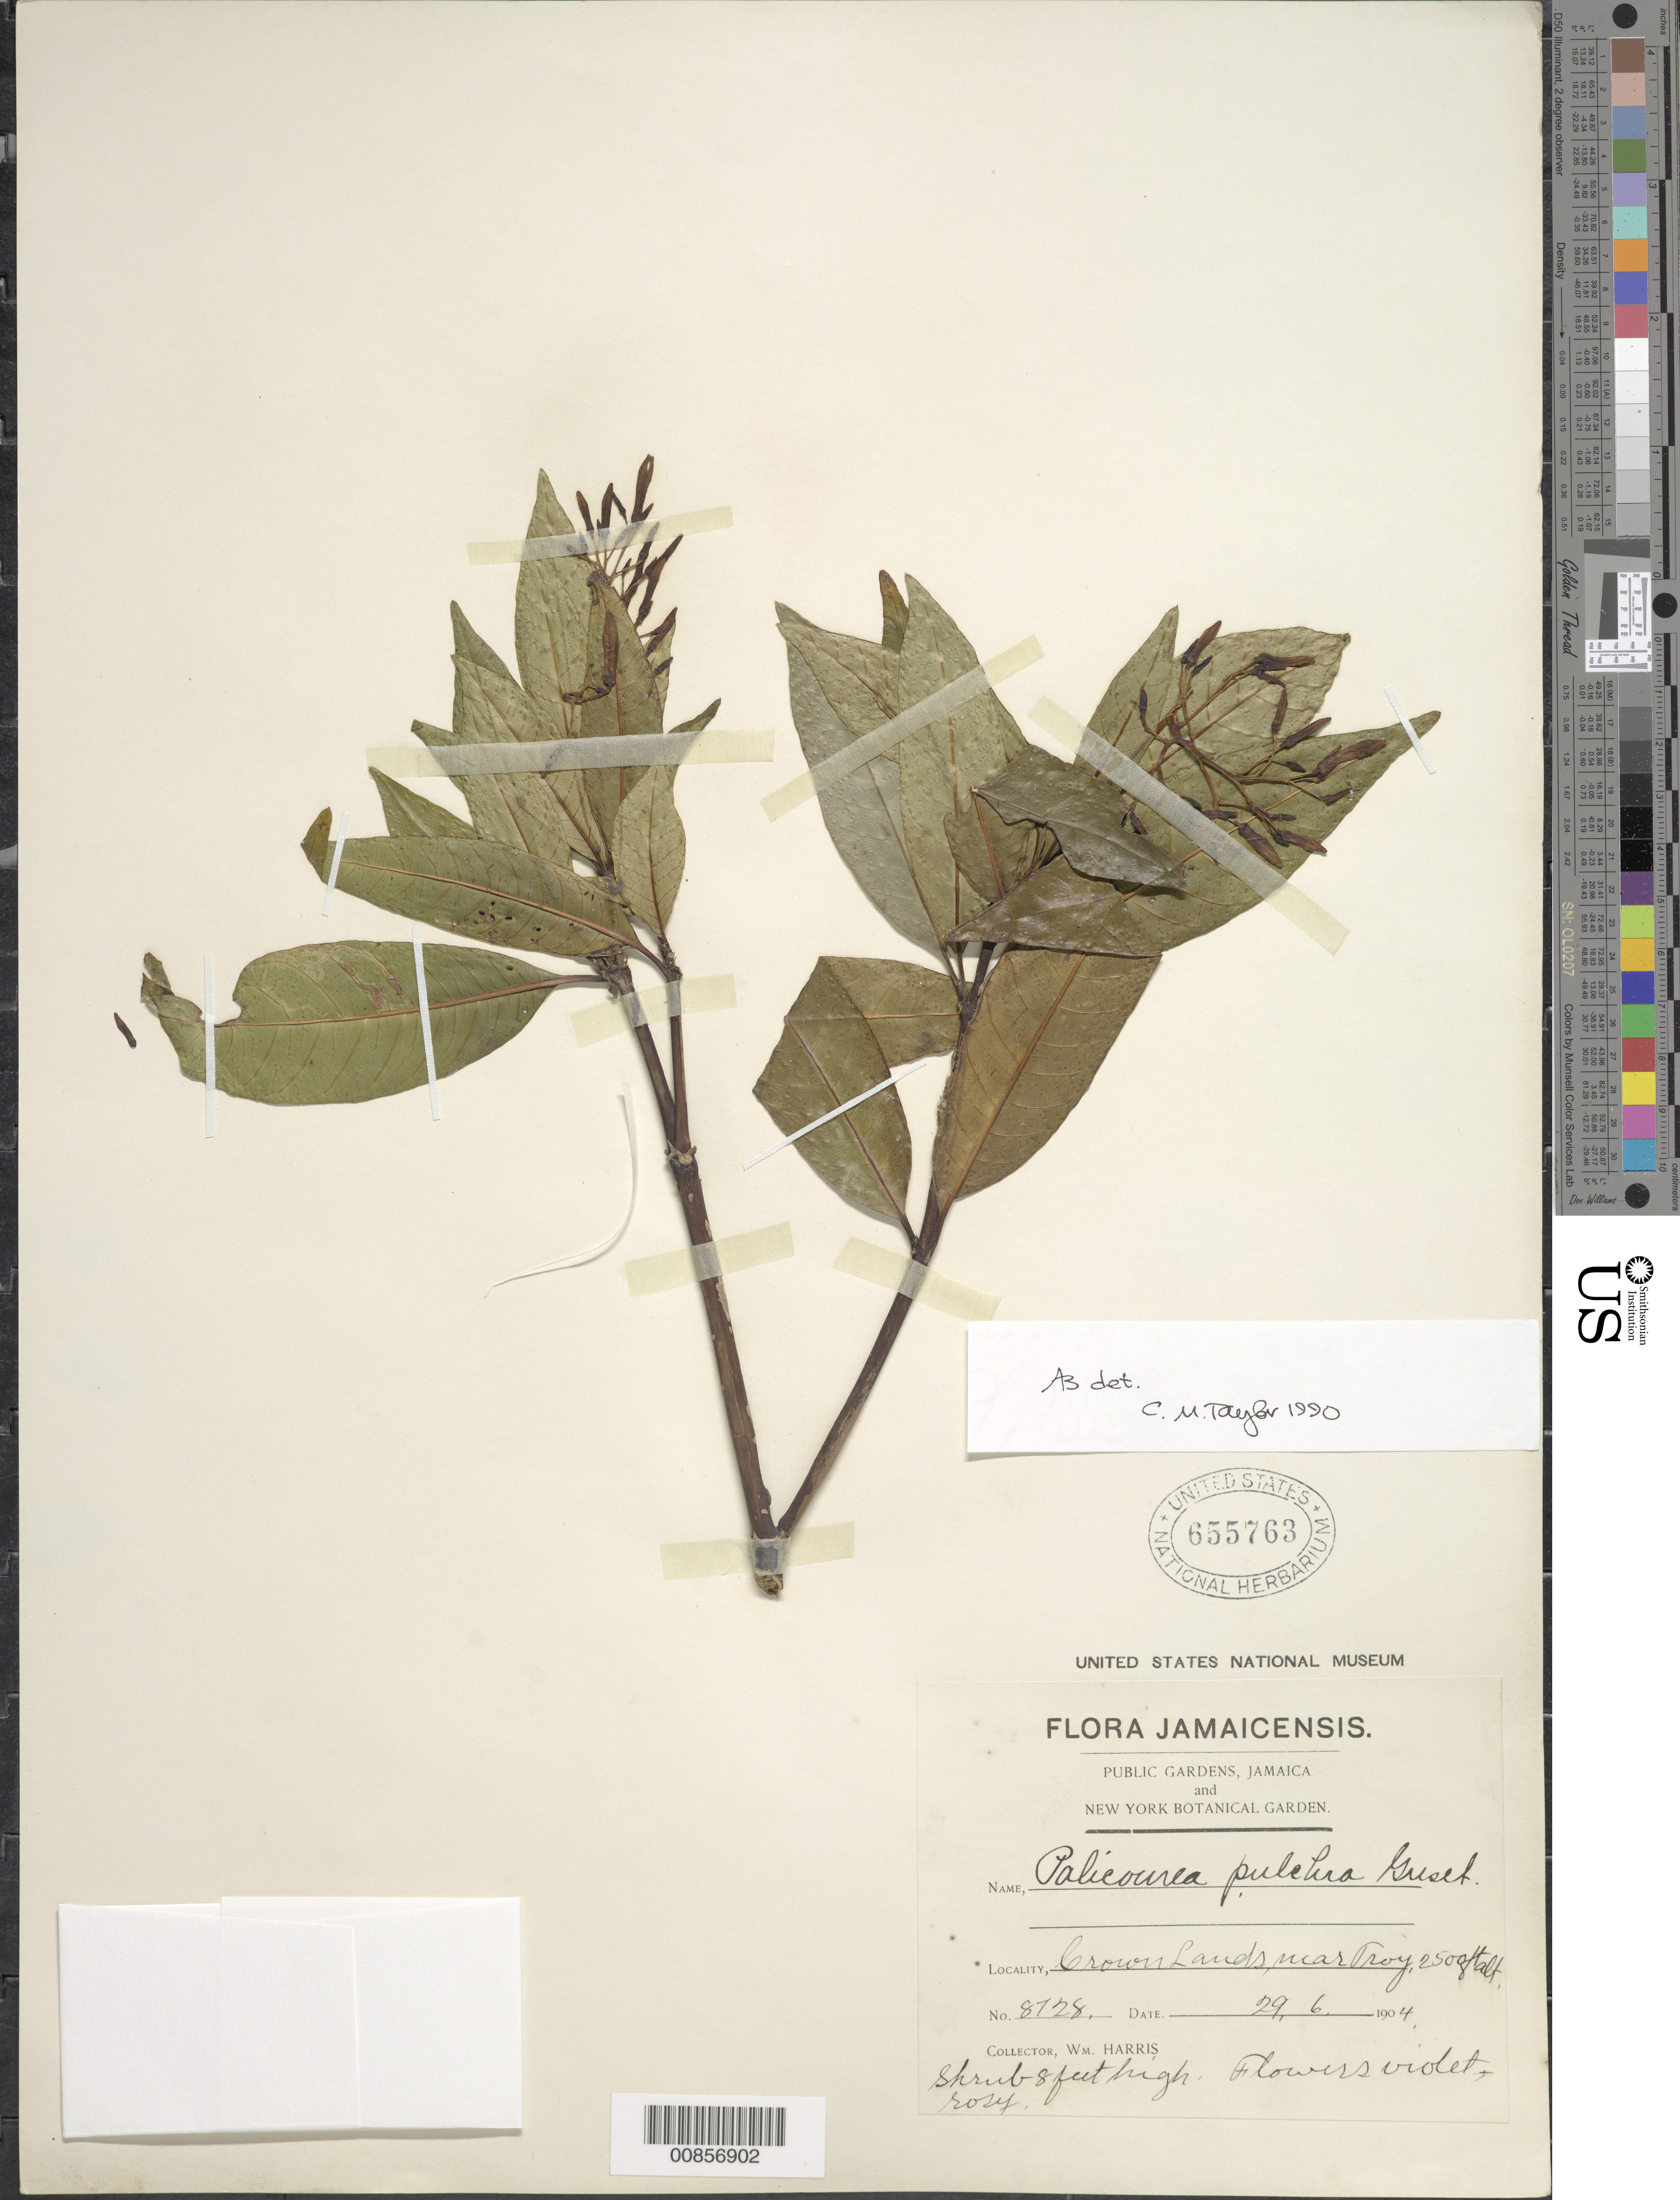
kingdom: Plantae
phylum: Tracheophyta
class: Magnoliopsida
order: Gentianales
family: Rubiaceae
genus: Palicourea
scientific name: Palicourea pulchra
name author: Griseb.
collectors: W. H. Harris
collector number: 8728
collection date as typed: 29 Jun 1904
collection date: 1904-06-29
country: Jamaica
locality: Crown Lands near Troy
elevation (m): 762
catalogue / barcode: US 655763